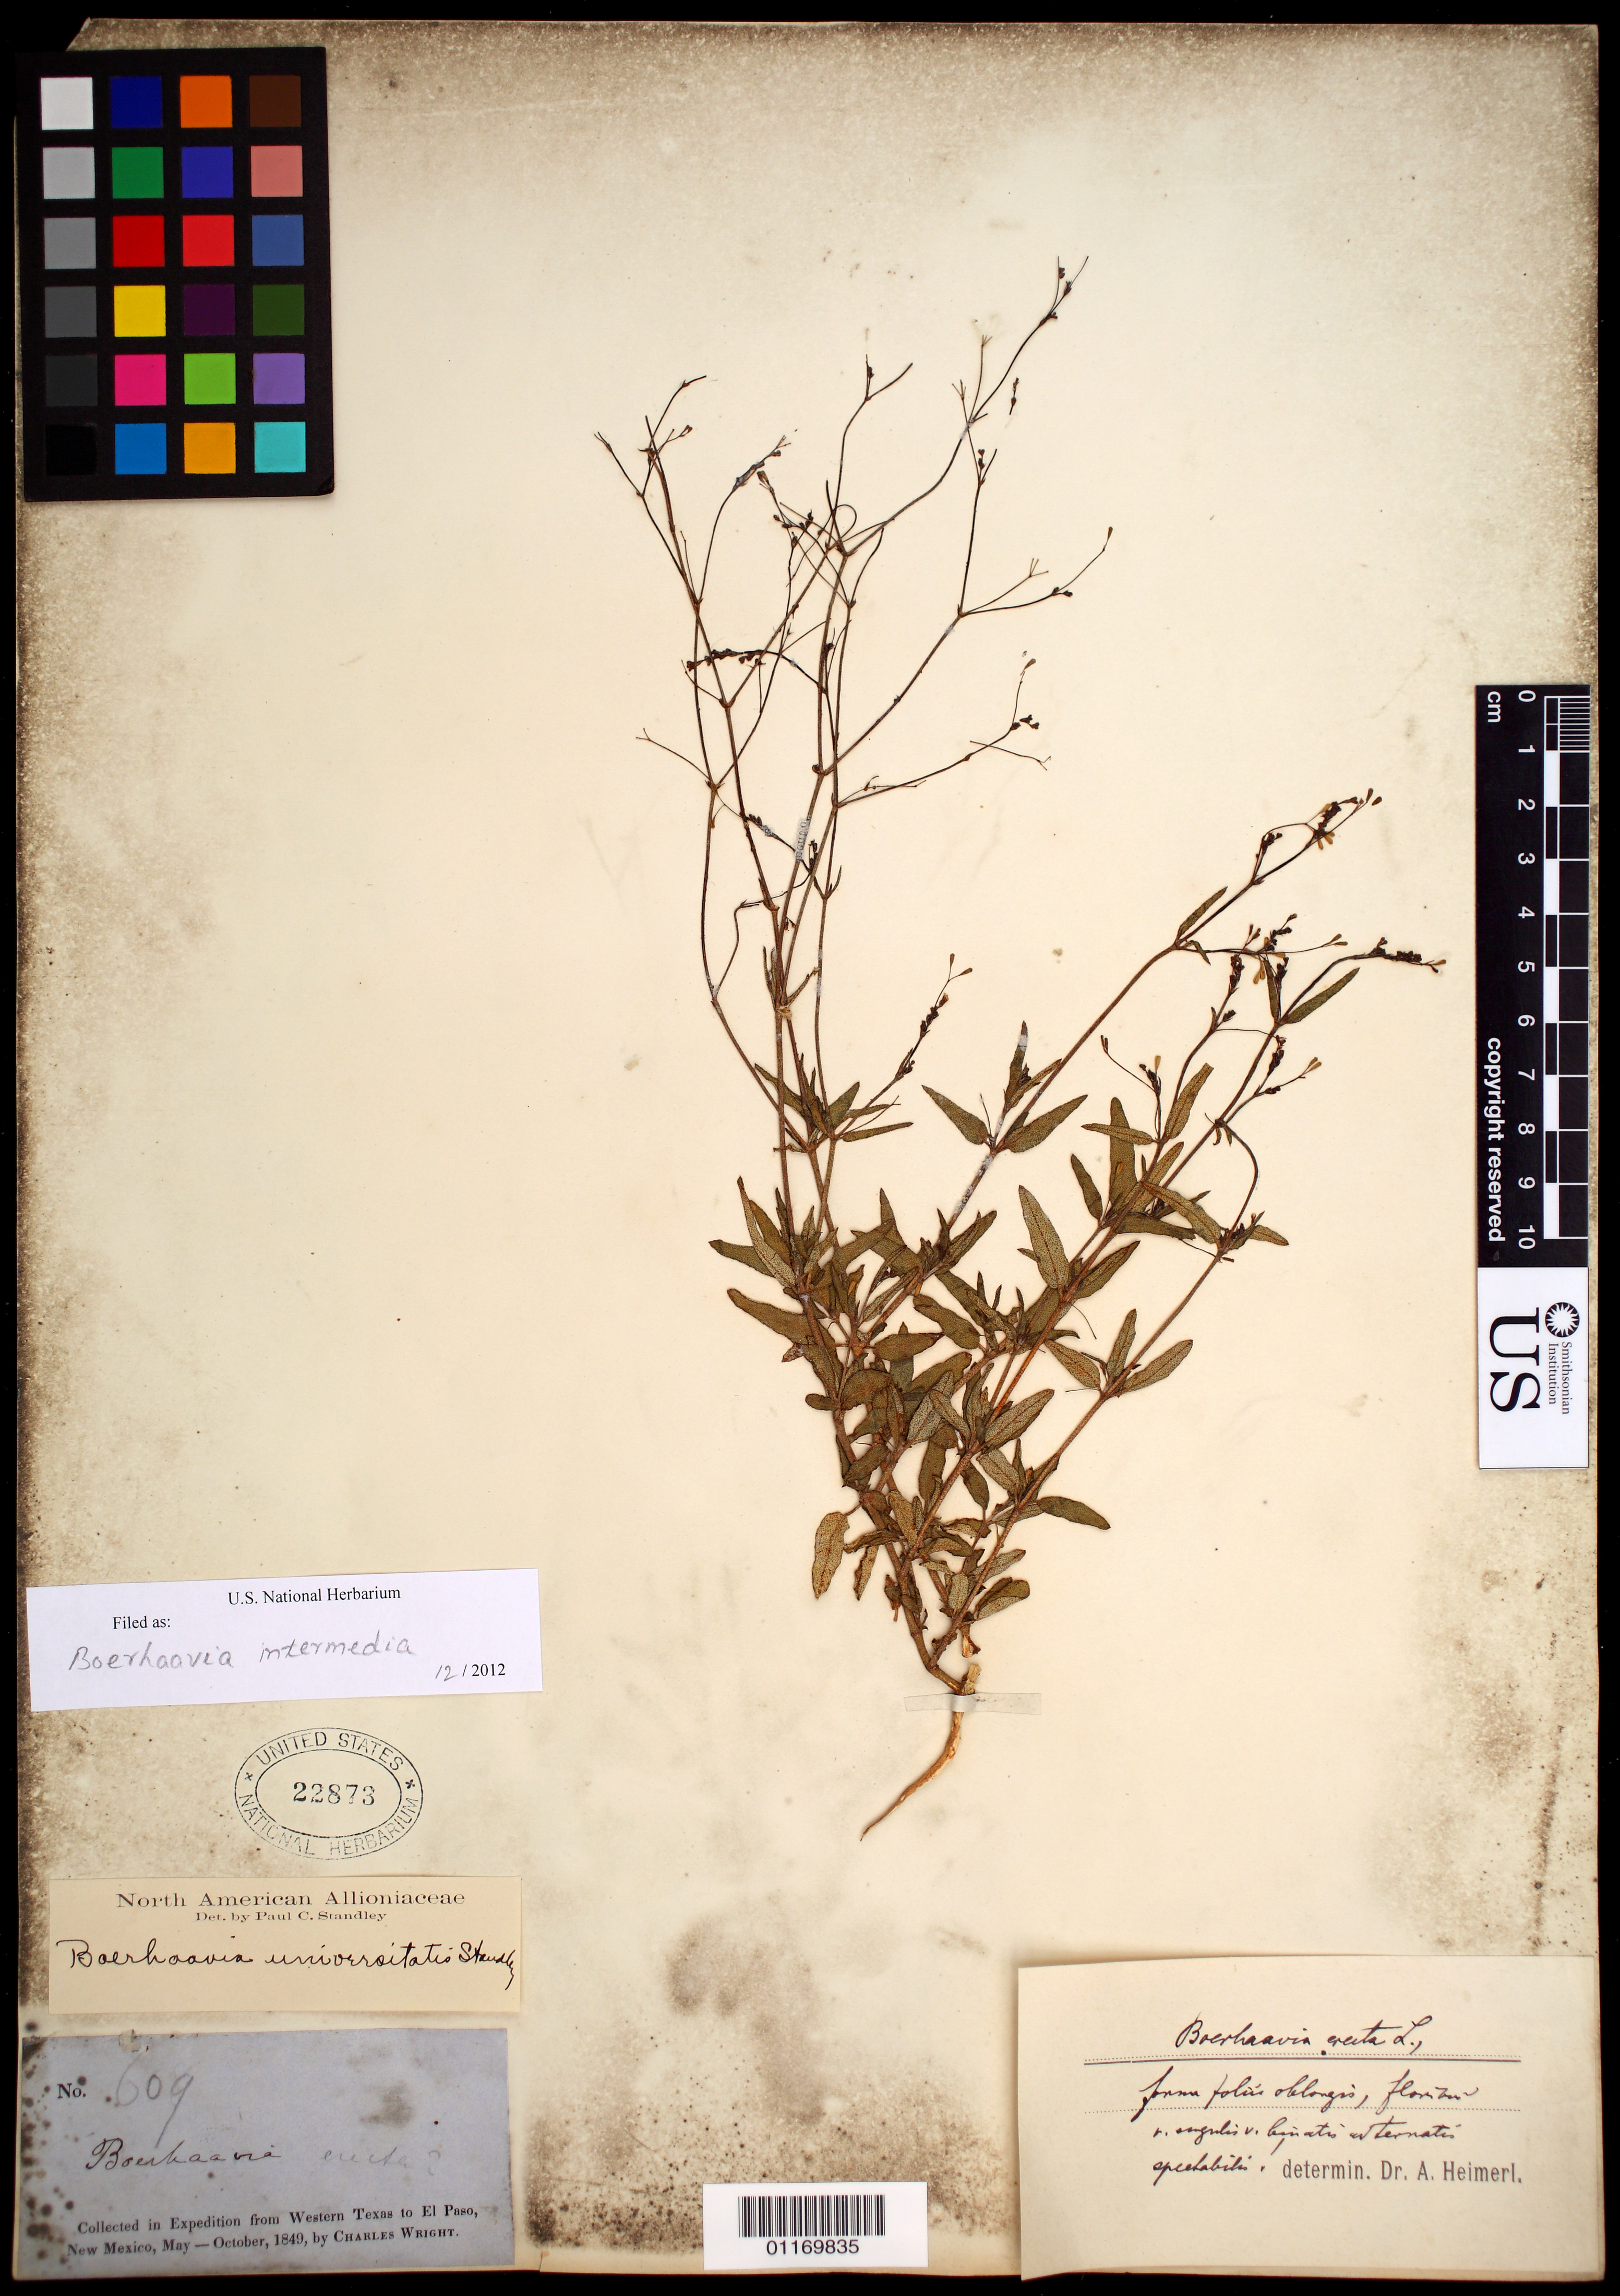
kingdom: Plantae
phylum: Tracheophyta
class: Magnoliopsida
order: Caryophyllales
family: Nyctaginaceae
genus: Boerhavia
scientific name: Boerhavia intermedia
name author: M.E. Jones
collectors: C. Wright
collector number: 609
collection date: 1849-05/1849-10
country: United States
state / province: New Mexico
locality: Western Texas to El Paso.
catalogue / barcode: US 22873